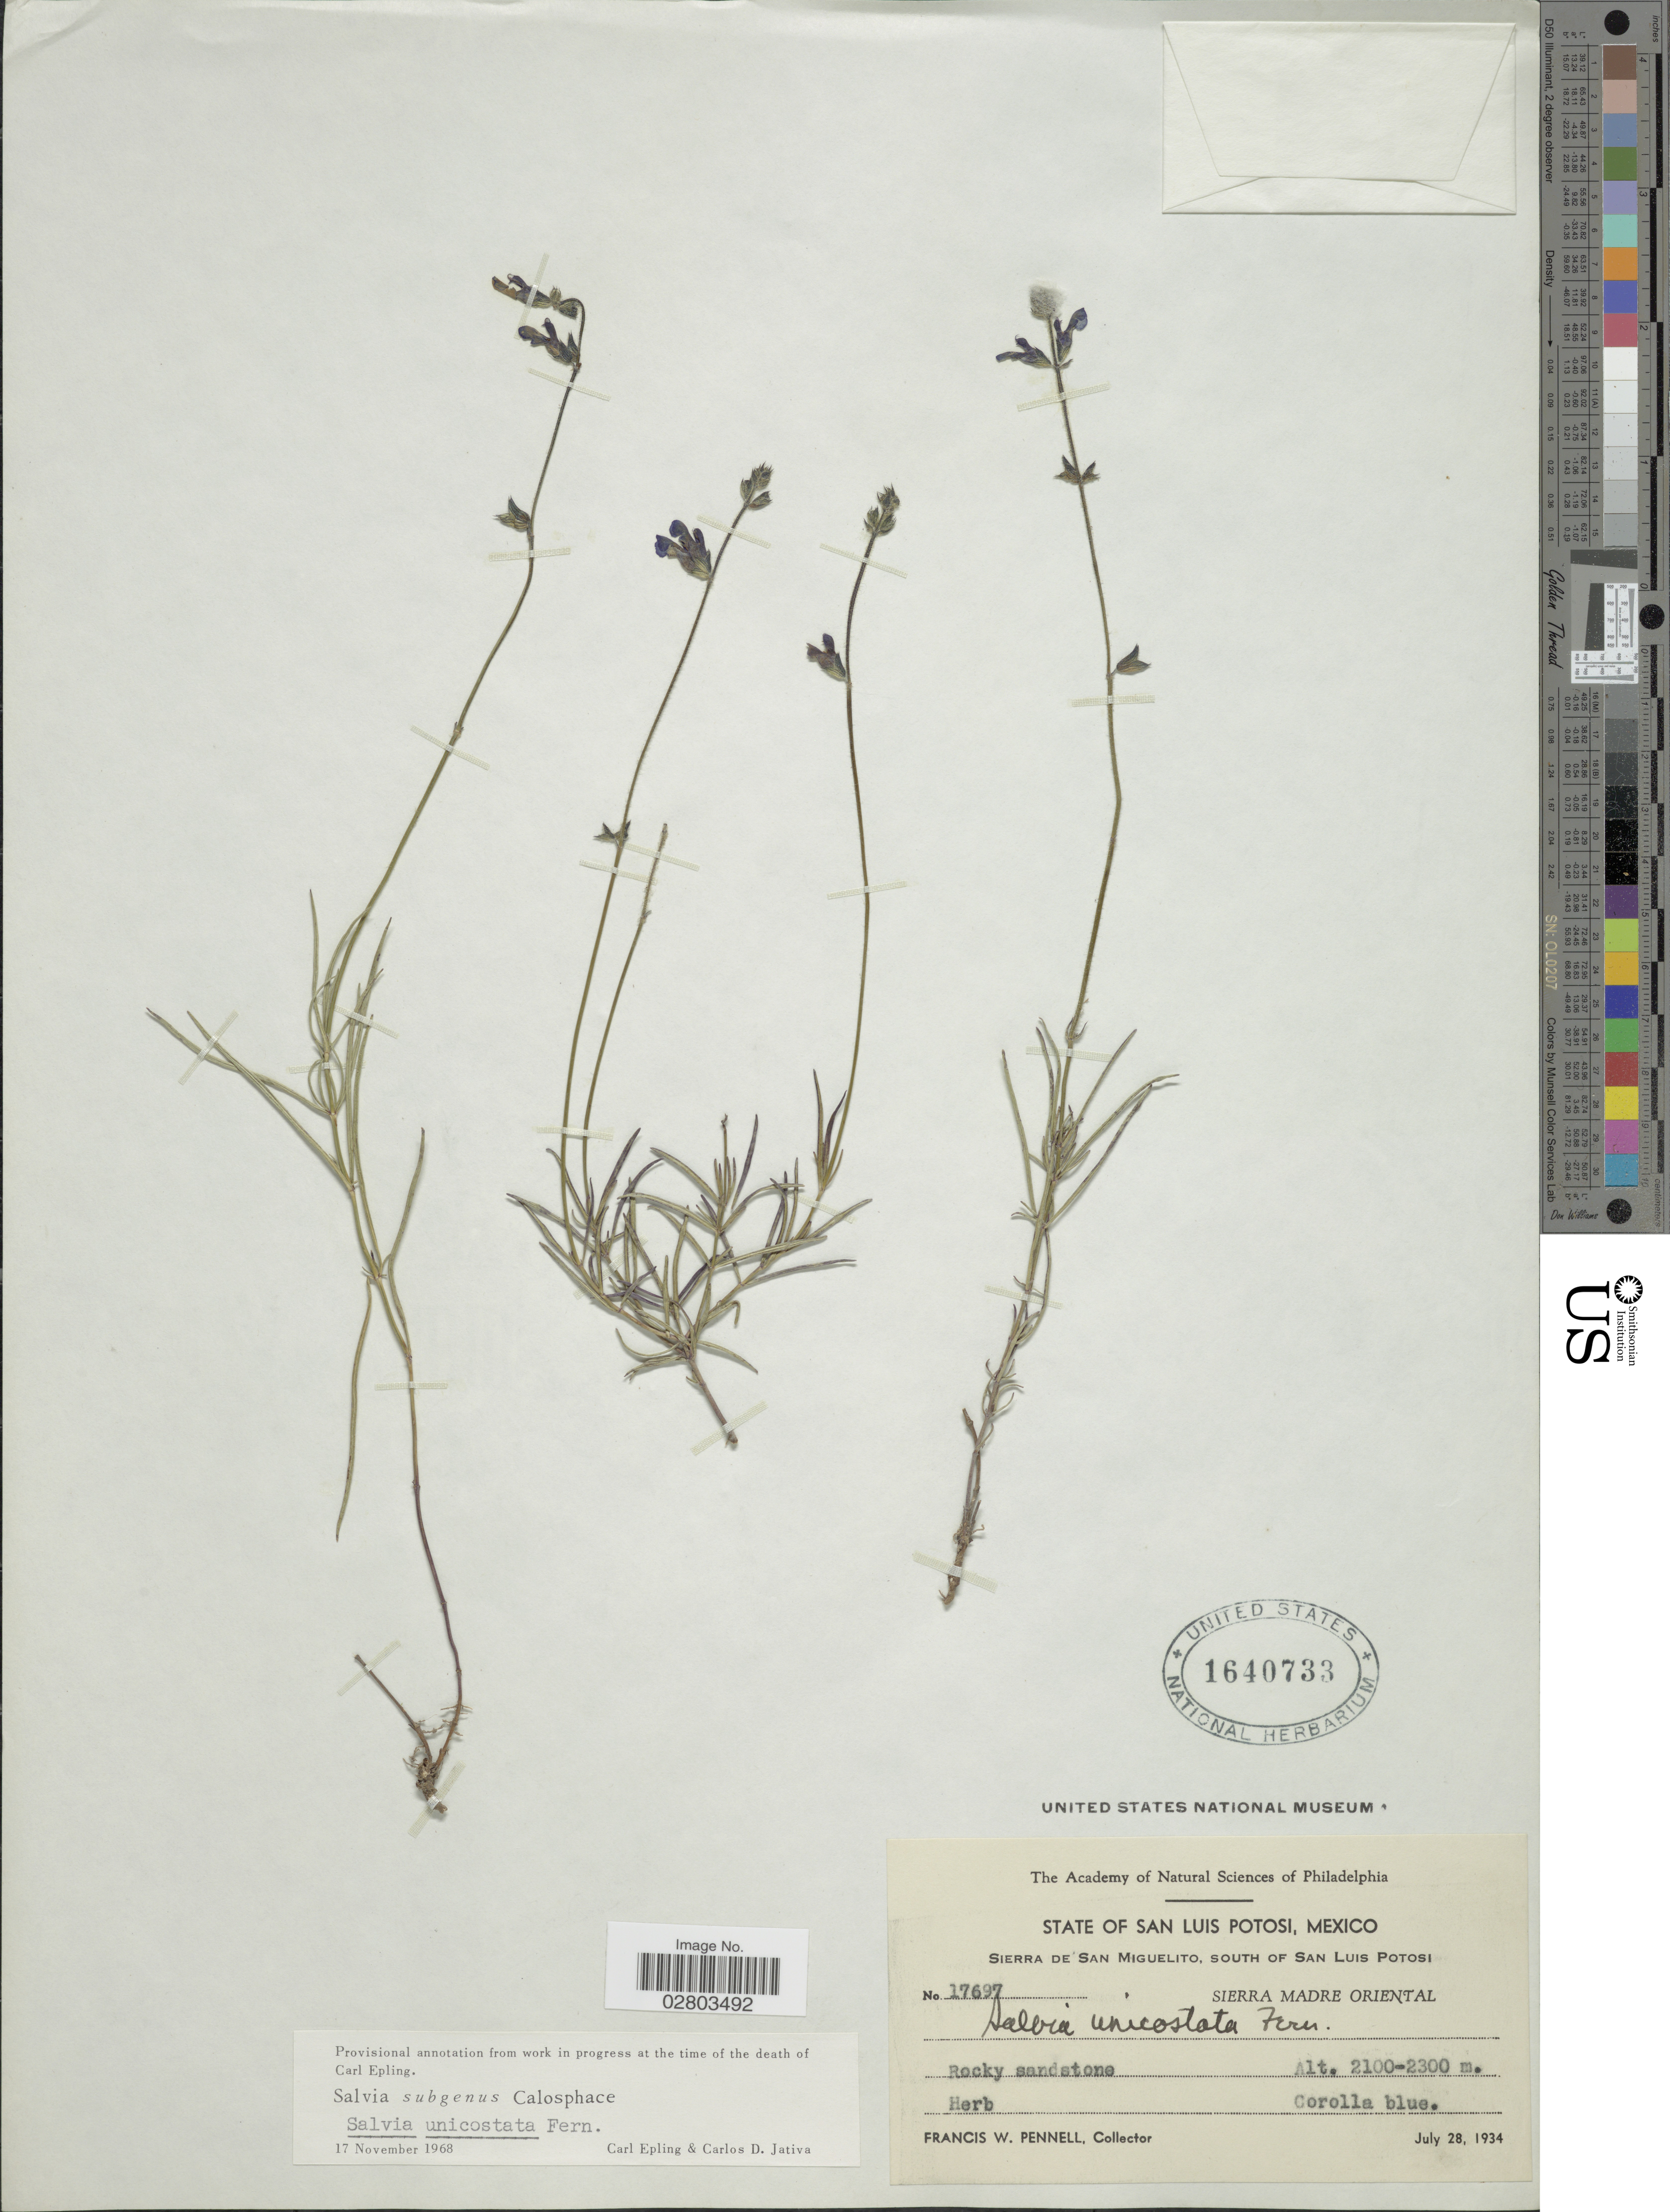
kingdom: Plantae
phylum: Tracheophyta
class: Magnoliopsida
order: Lamiales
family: Lamiaceae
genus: Salvia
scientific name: Salvia unicostata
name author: Fernald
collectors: F. W. Pennell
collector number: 17697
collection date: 1934-07-28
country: Mexico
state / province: San Luis Potosí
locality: Sierra De San Miguelito, South of San Luis Potosi. Sierra Madre Oriental.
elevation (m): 2100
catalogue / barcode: US 1640733